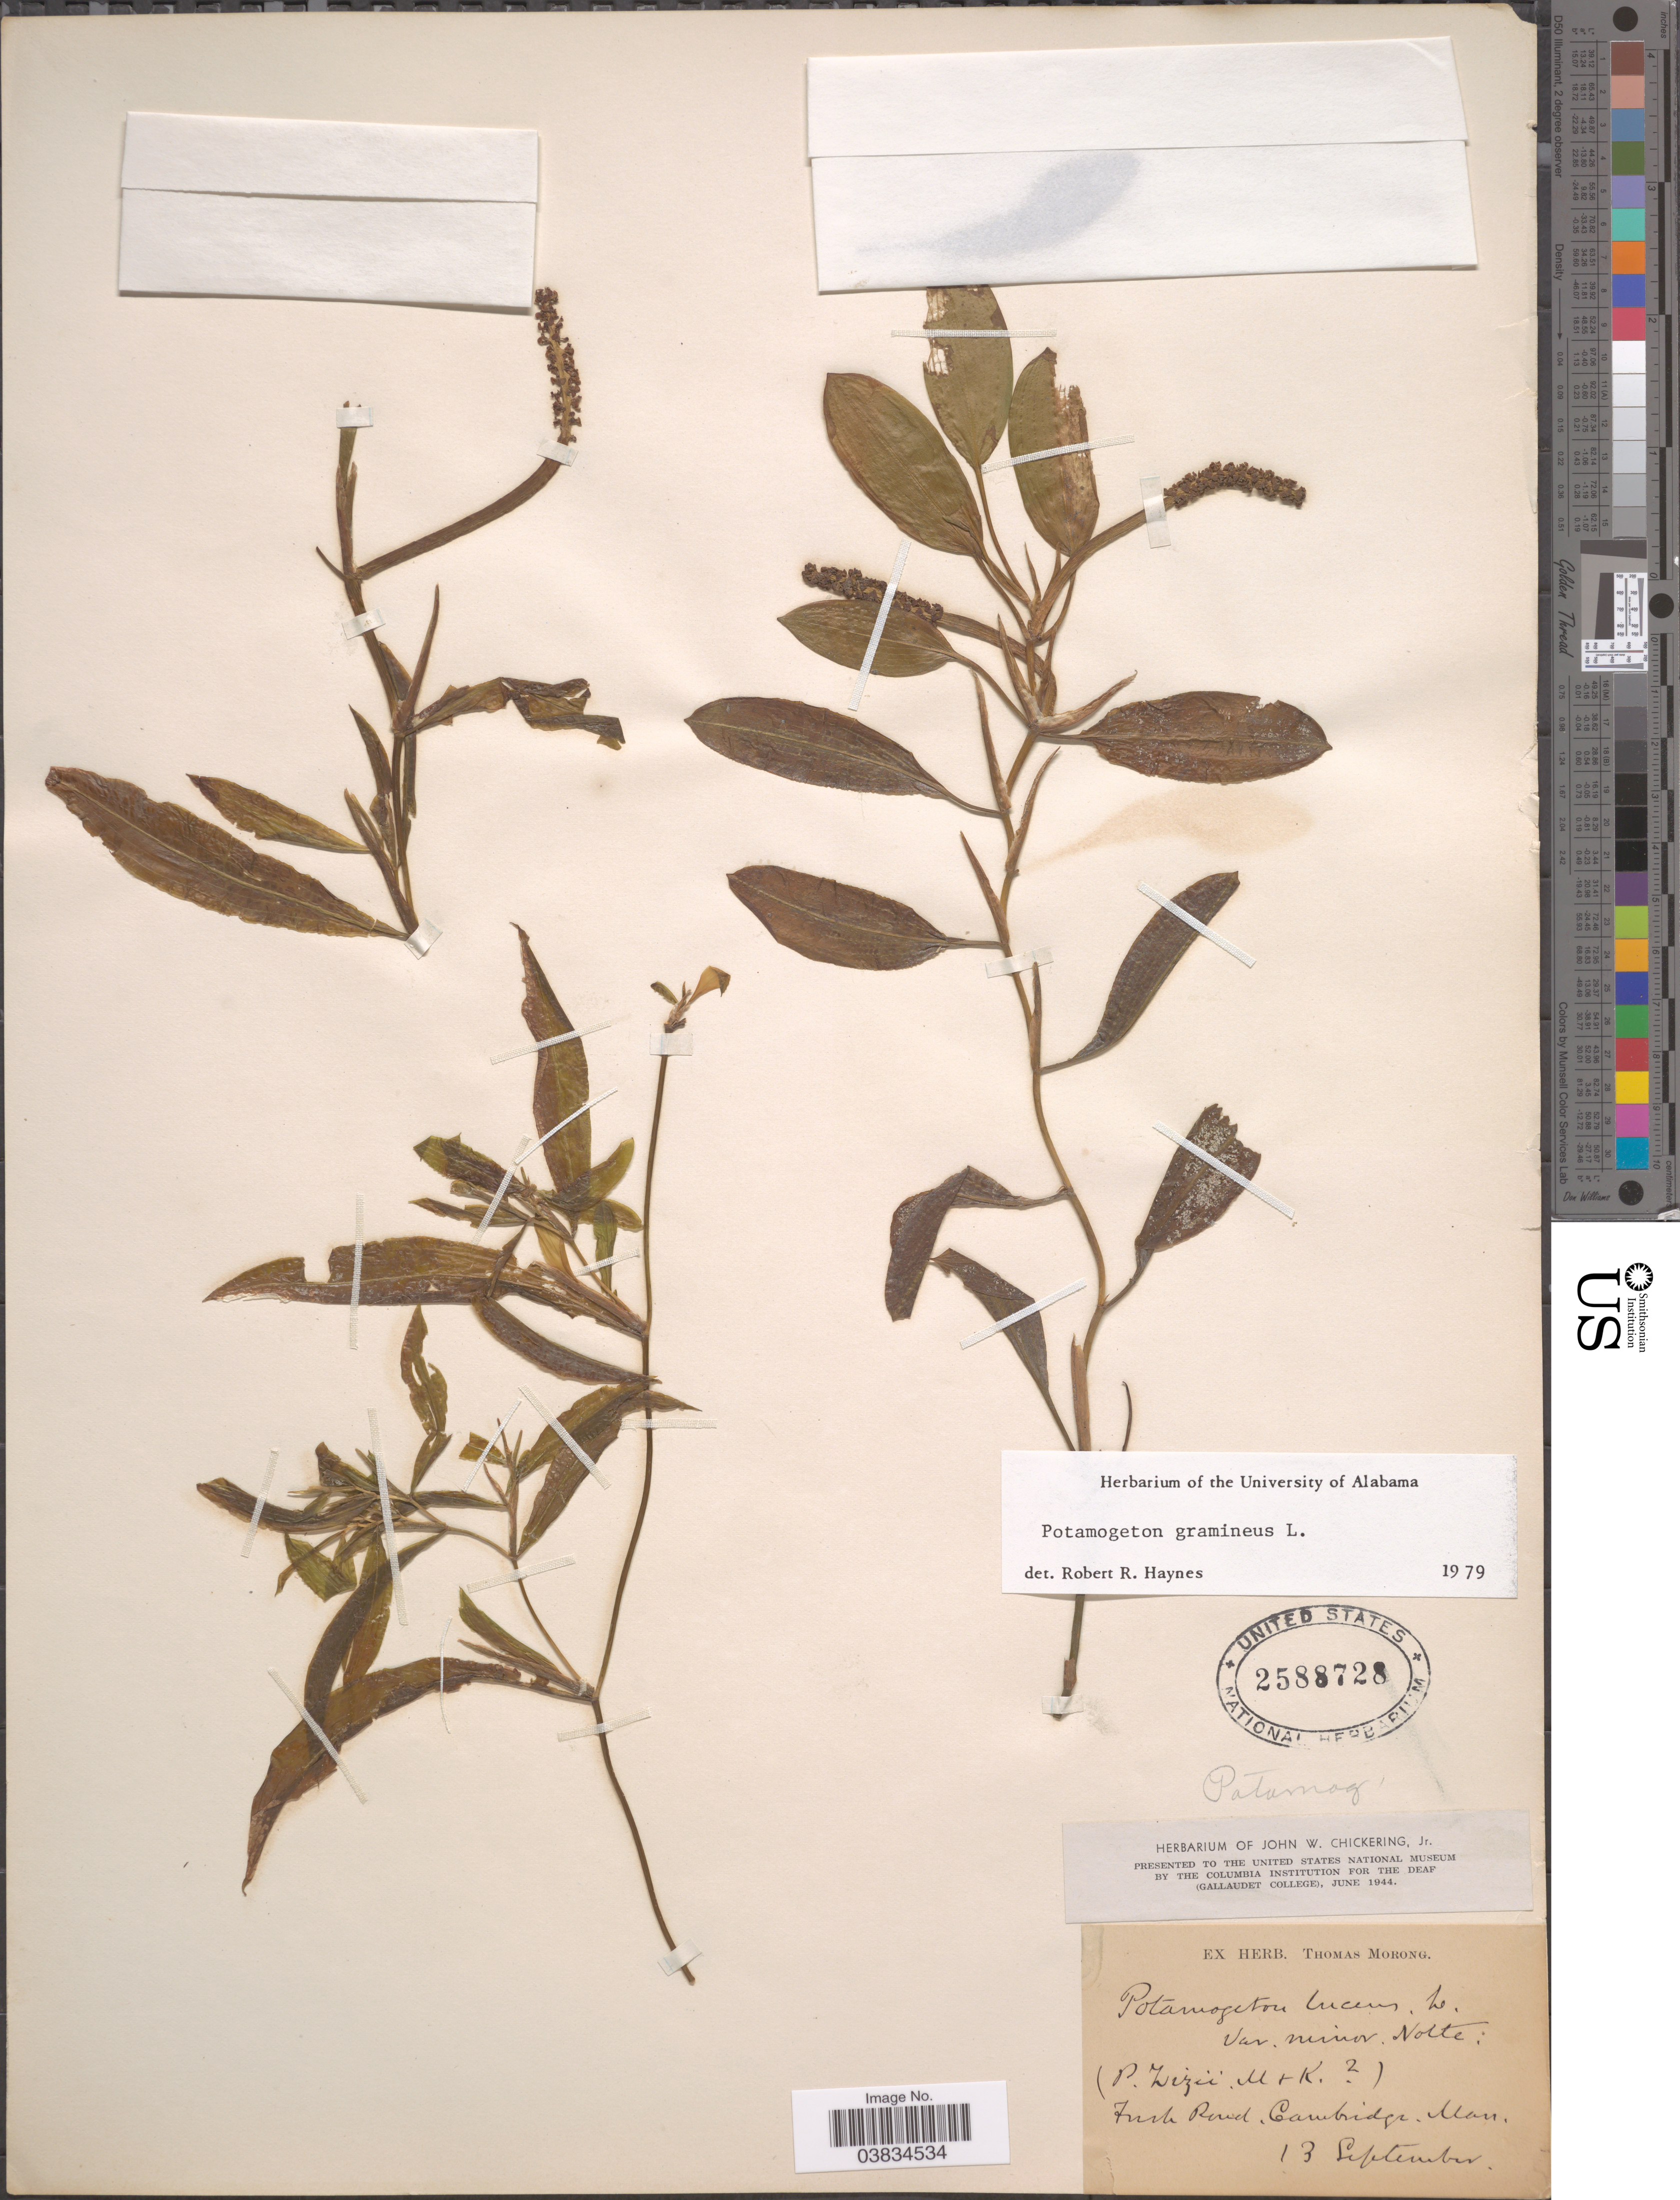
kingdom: Plantae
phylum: Tracheophyta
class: Liliopsida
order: Alismatales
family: Potamogetonaceae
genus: Potamogeton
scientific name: Potamogeton gramineus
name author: L.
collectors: ex Herb. T. Morong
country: United States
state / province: Massachusetts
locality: Fish Road, Cambridge.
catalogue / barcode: US 2588728